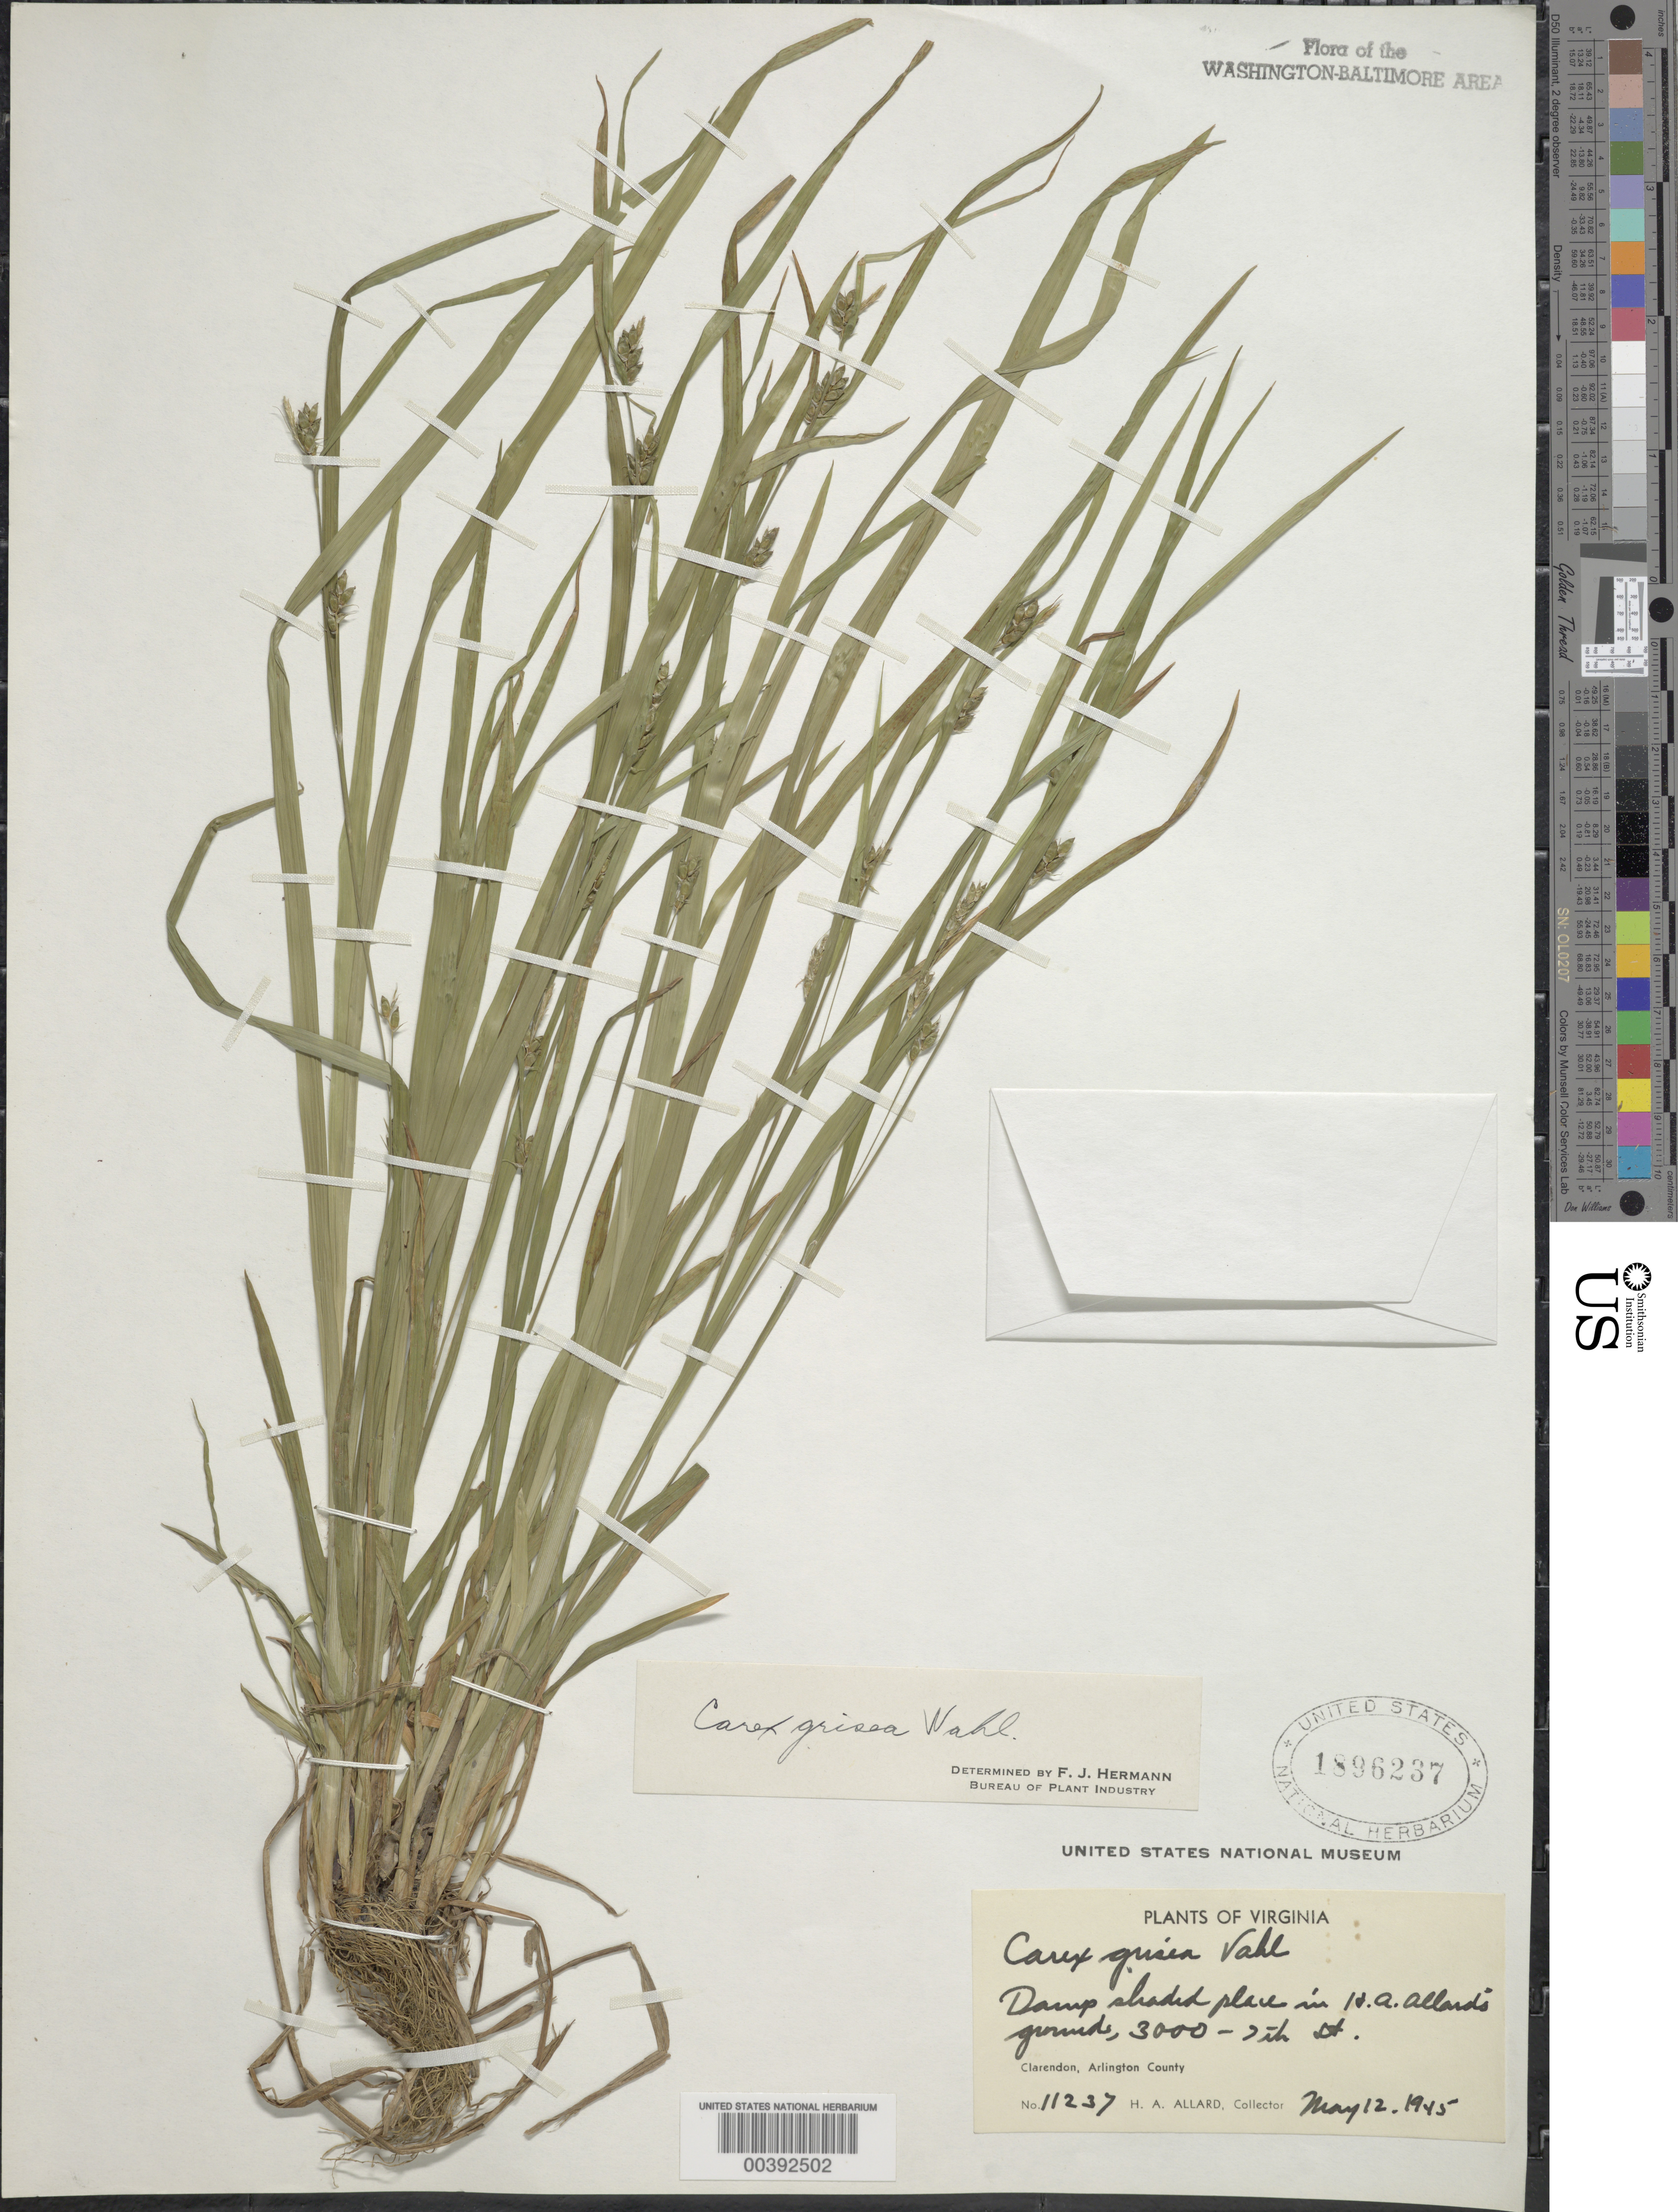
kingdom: Plantae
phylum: Tracheophyta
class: Liliopsida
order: Poales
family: Cyperaceae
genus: Carex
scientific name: Carex grisea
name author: Wahlenb.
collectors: H. A. Allard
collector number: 11237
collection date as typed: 12 May 1945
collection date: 1945-05-12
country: United States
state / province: Virginia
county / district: Arlington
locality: Clarendon, Allards garden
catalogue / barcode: US 1896237